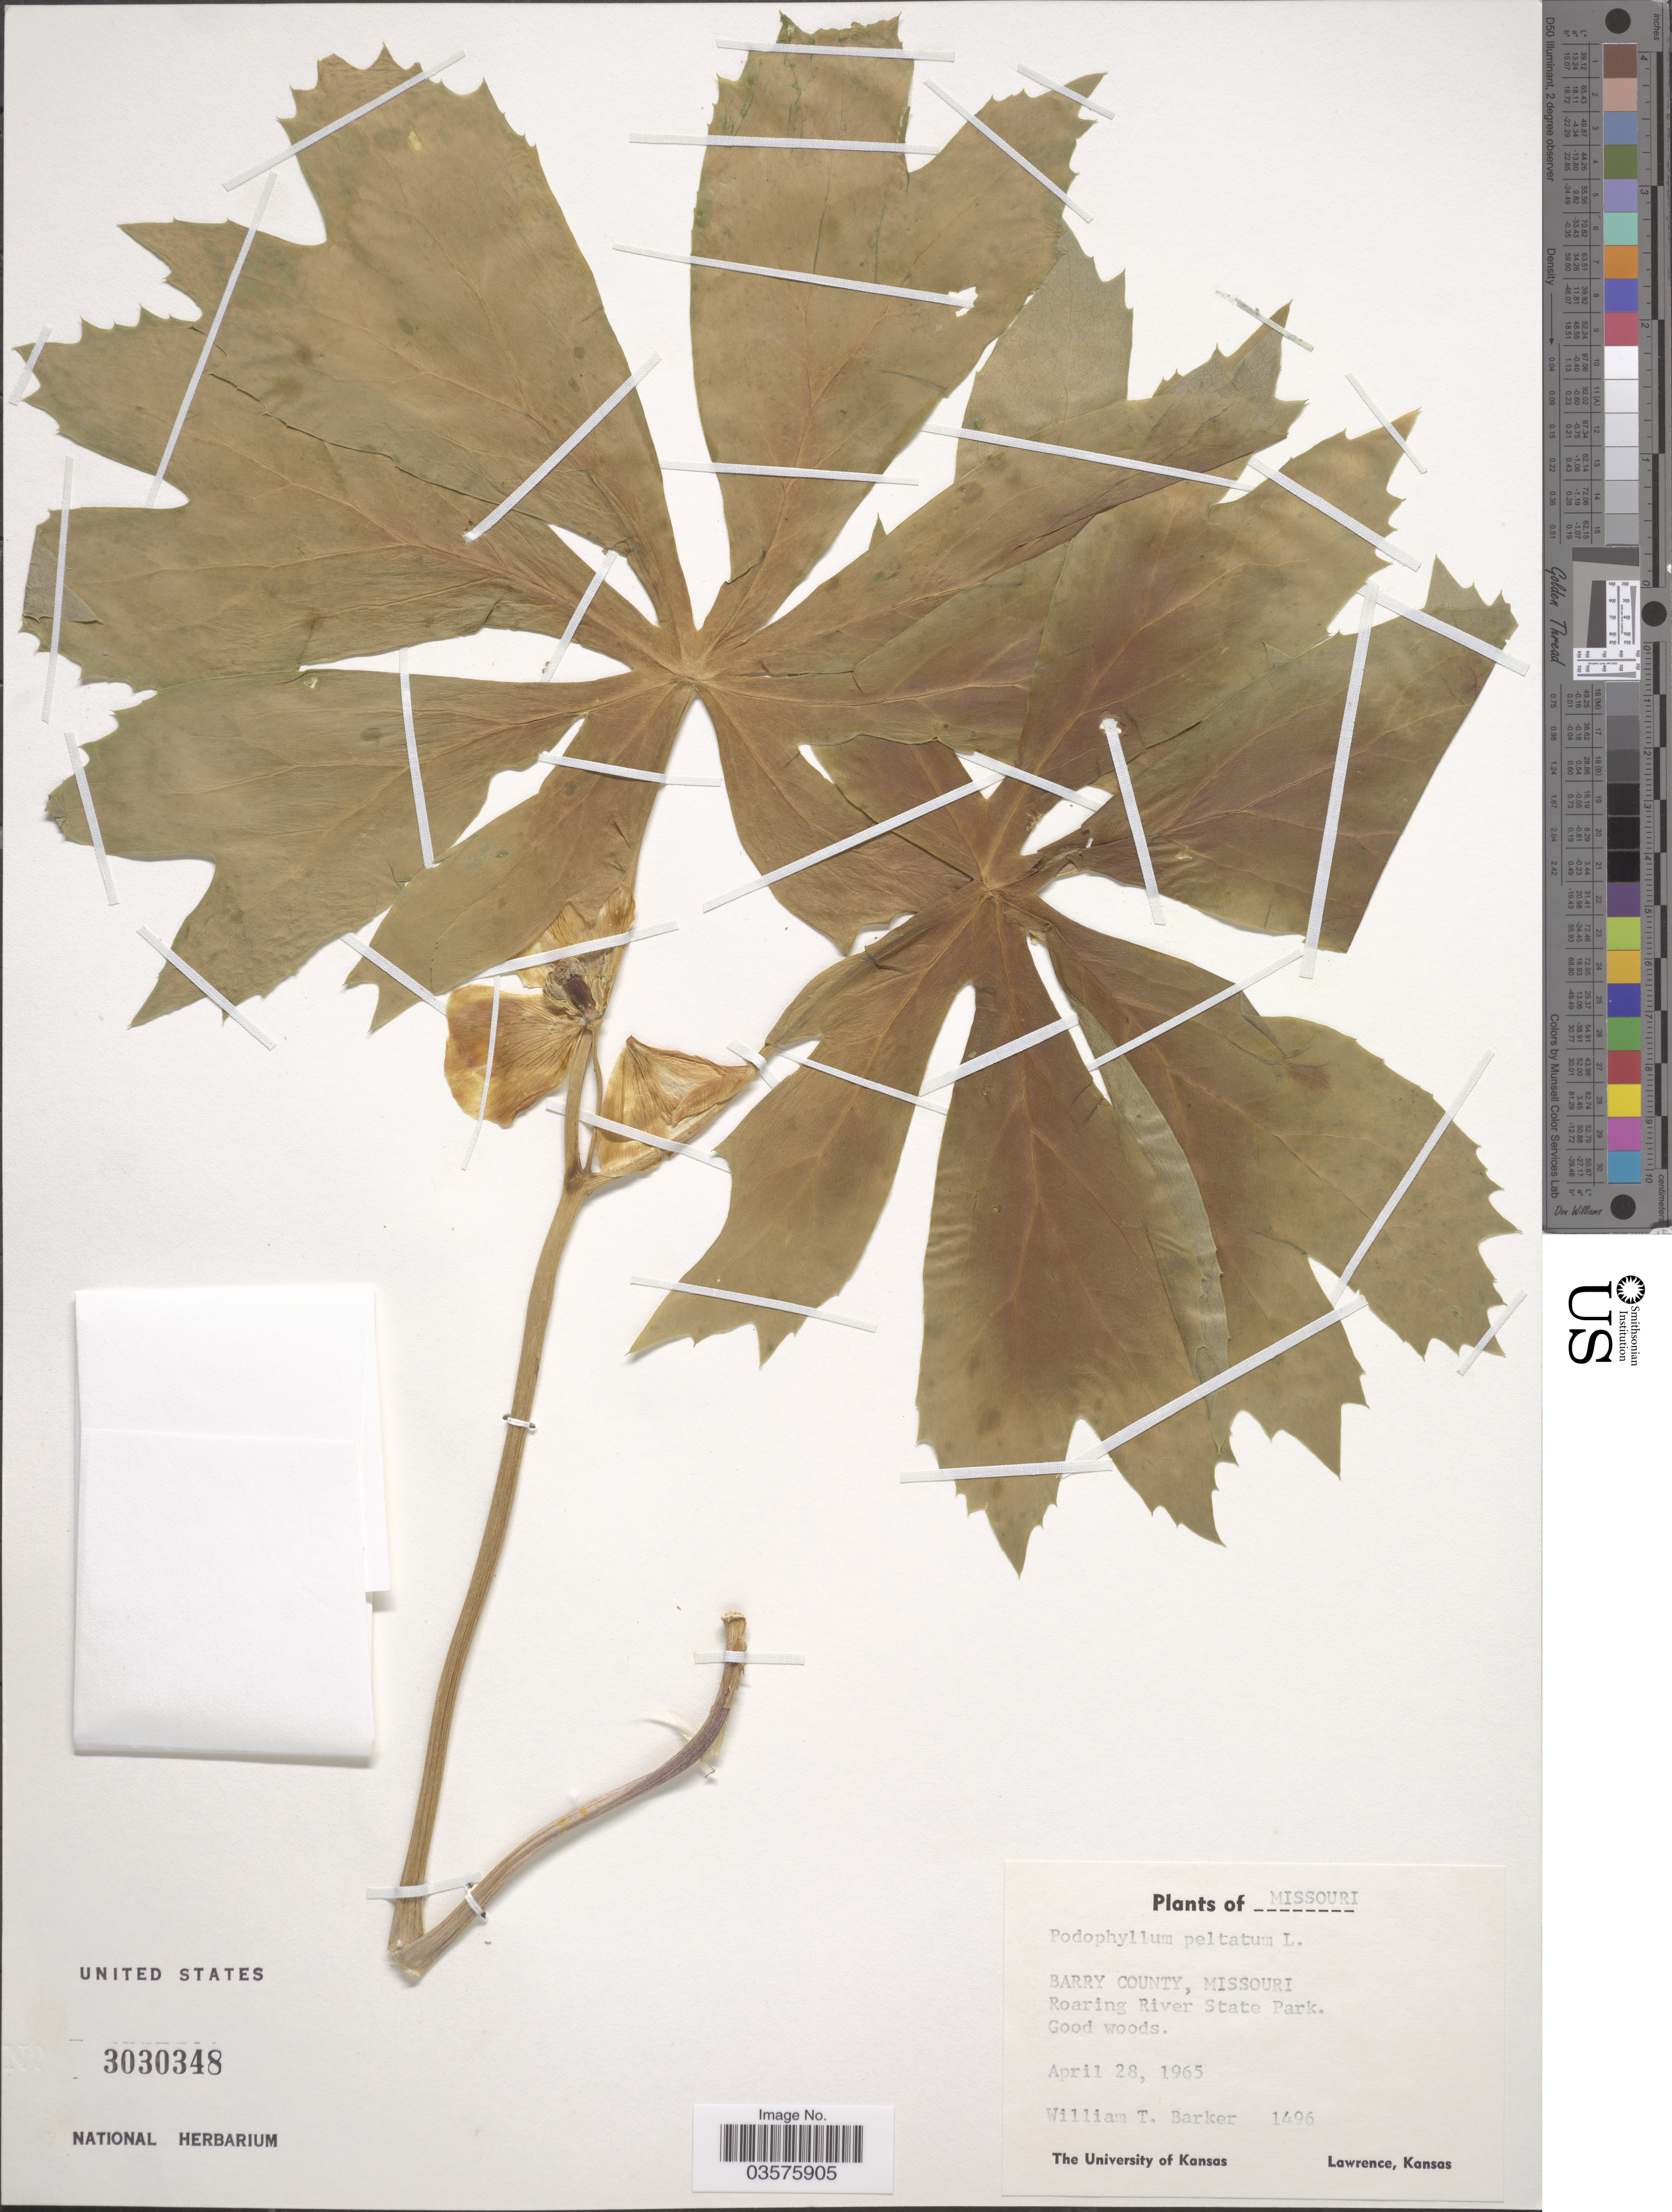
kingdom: Plantae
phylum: Tracheophyta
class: Magnoliopsida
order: Ranunculales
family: Berberidaceae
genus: Podophyllum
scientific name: Podophyllum peltatum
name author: L.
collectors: W. T. Barker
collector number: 1496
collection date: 1965-04-28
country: United States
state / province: Missouri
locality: Barry County. Roaring River State Park.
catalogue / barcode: US 3030348